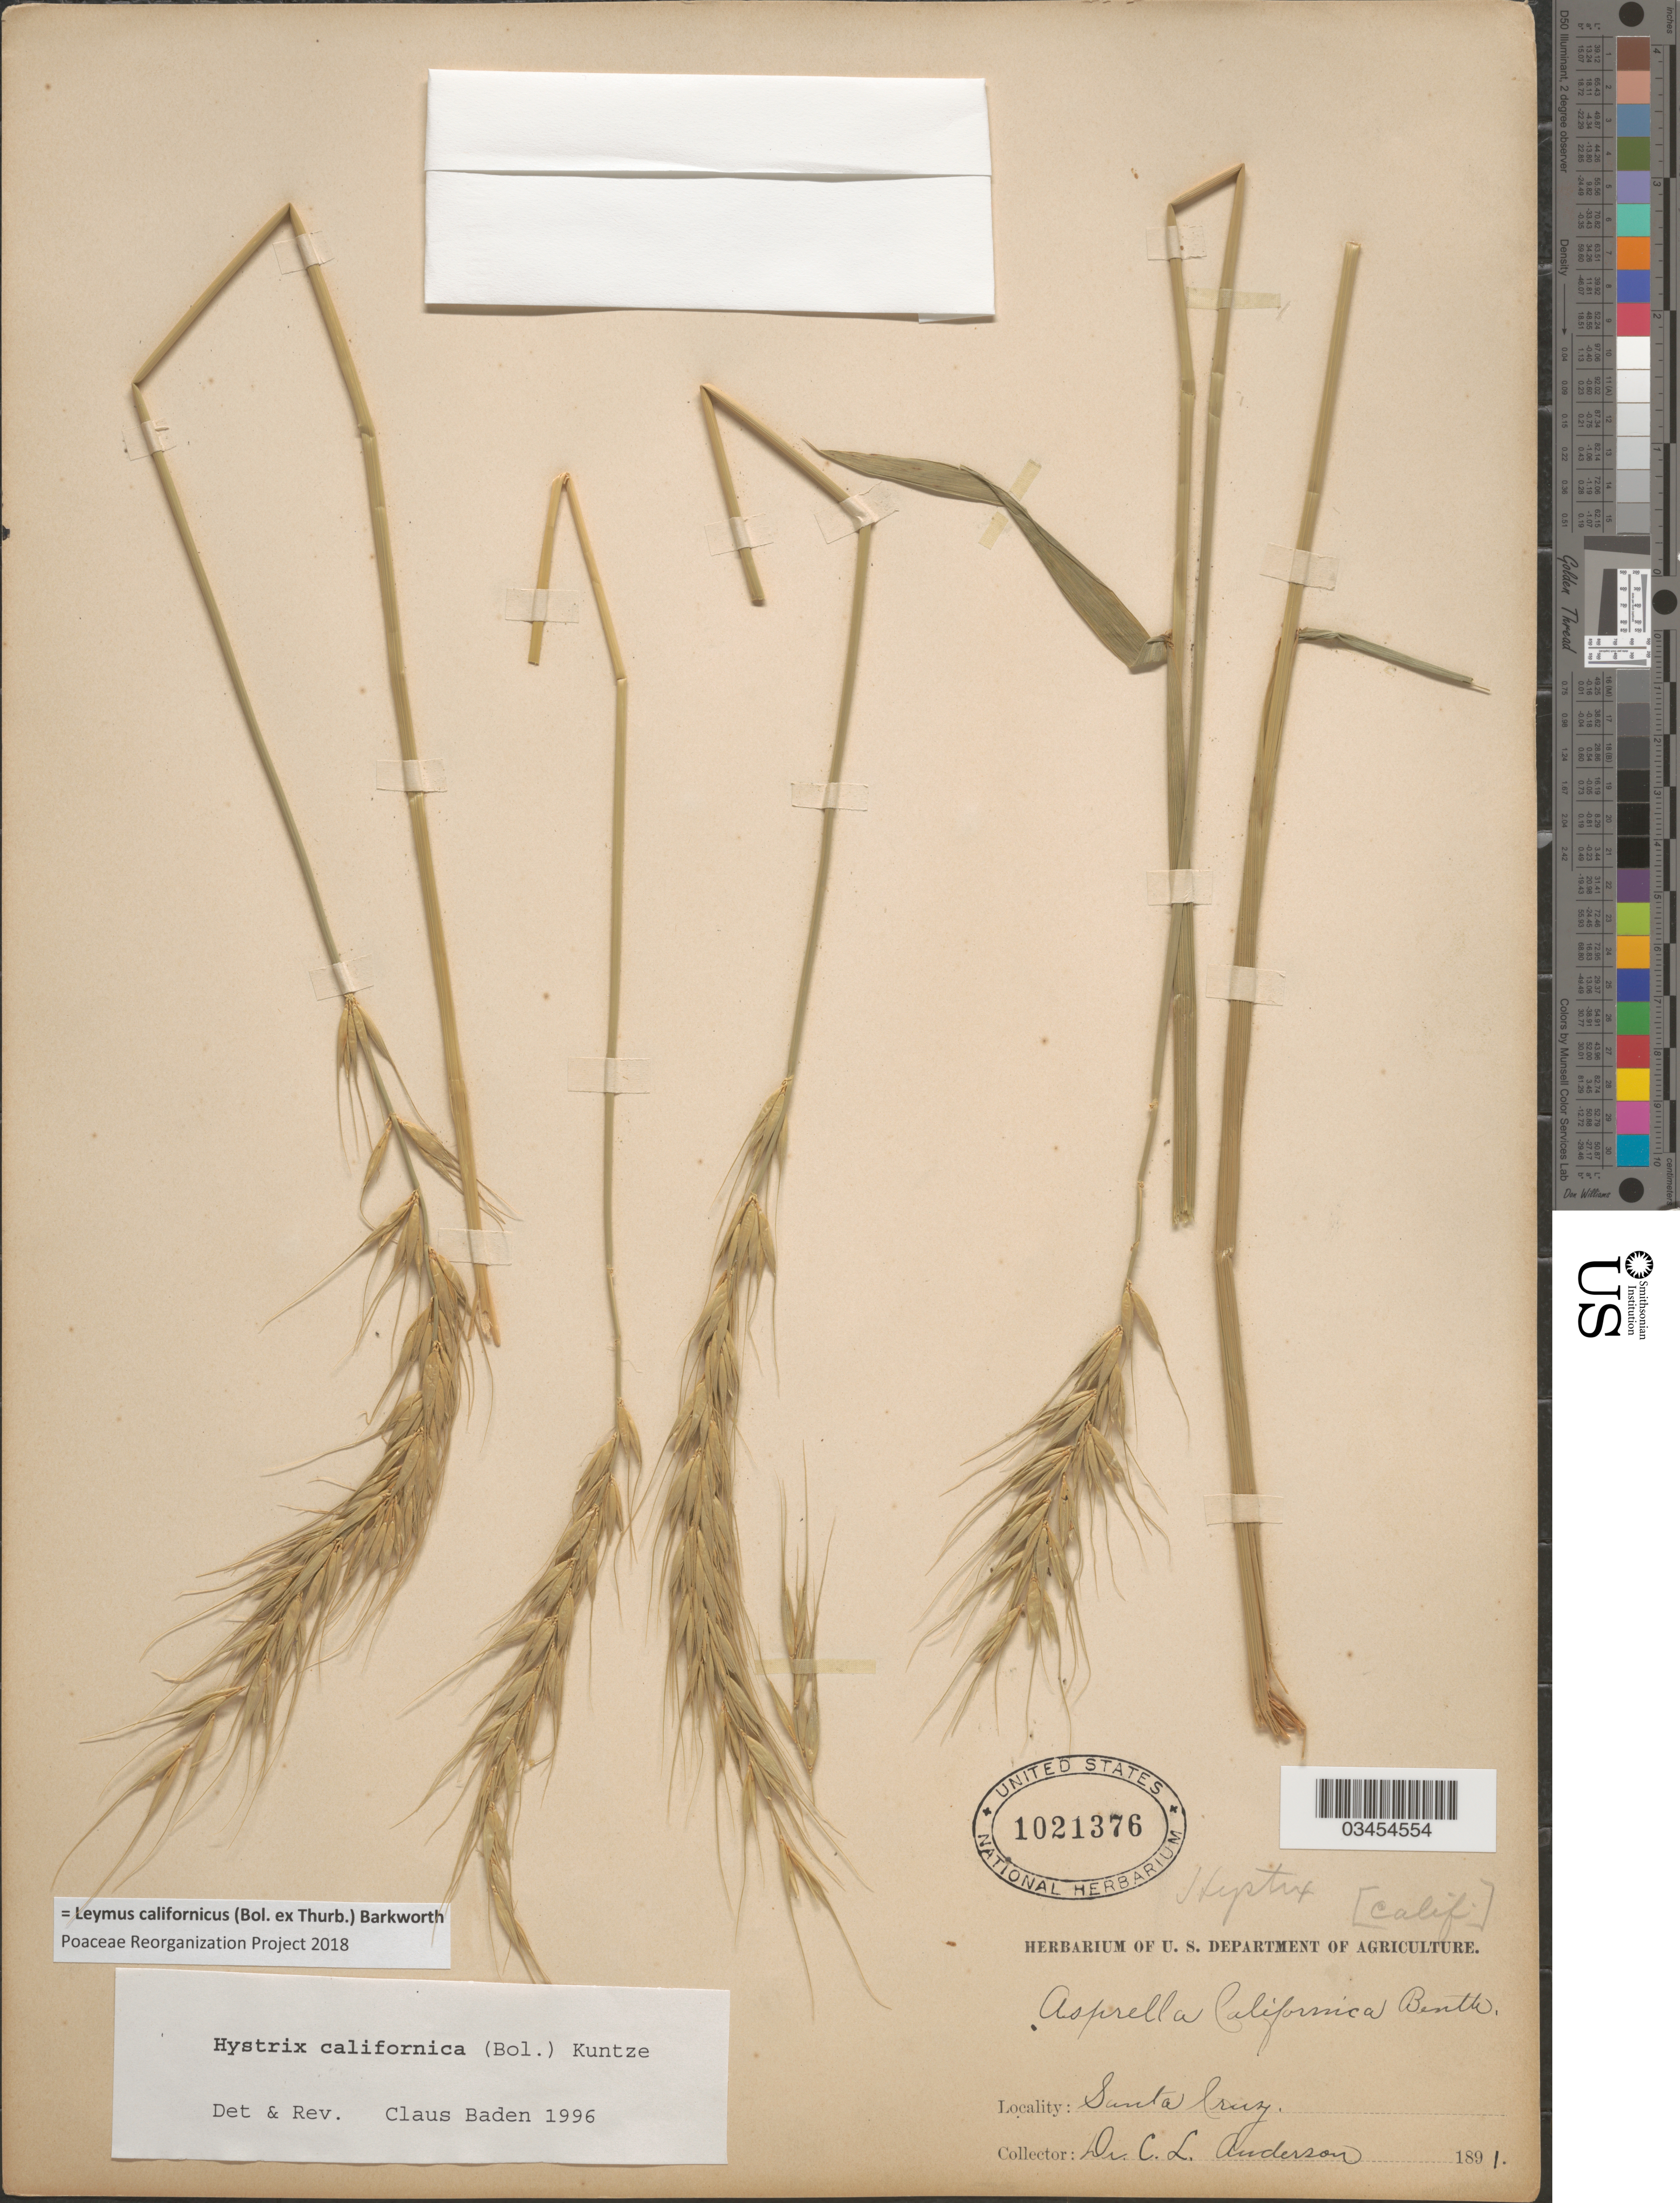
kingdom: Plantae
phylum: Tracheophyta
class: Liliopsida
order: Poales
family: Poaceae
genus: Leymus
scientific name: Leymus californicus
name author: (Bol. ex Thurb.) Barkworth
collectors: C. L. Anderson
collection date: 1891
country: United States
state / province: California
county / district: Santa Cruz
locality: Santa Cruz.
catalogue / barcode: US 1021376